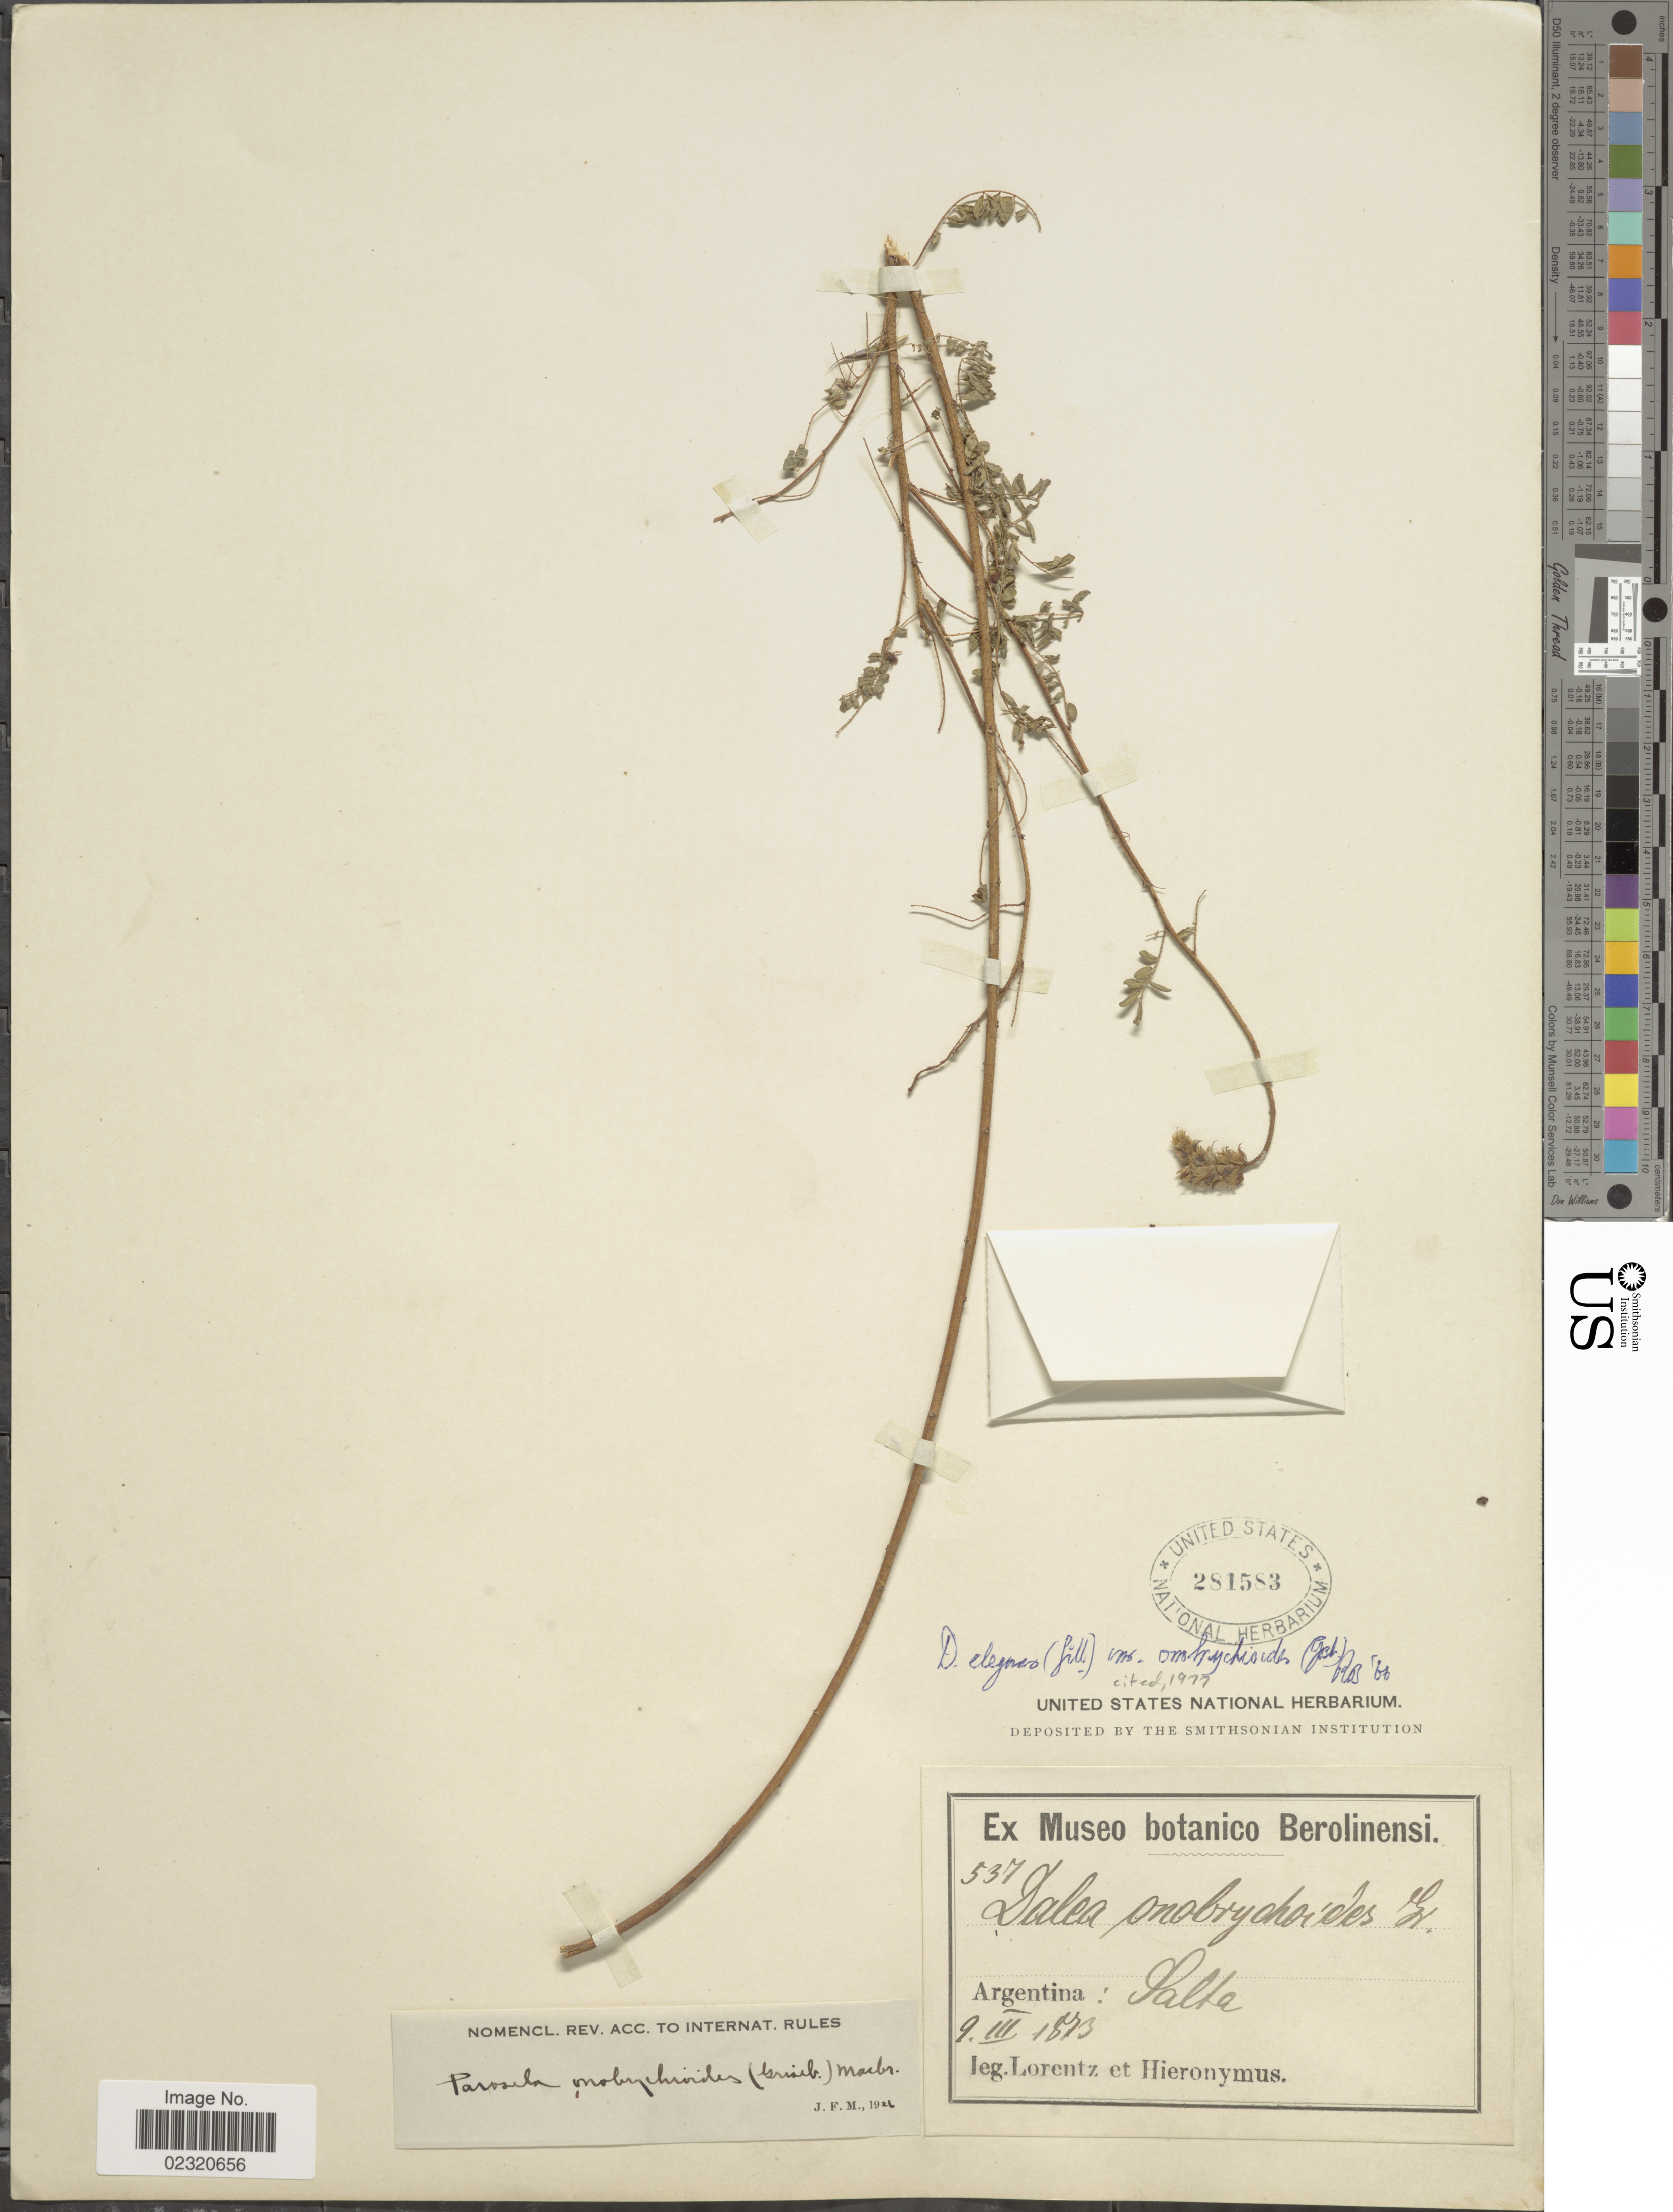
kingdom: Plantae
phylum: Tracheophyta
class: Magnoliopsida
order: Fabales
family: Fabaceae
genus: Dalea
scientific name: Dalea elegans var. onobrychioides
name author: (Griseb.) Barneby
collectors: -. Lorentz & -. Hieronymus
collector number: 537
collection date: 1873-03-09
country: Argentina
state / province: Salta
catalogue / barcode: US 281583